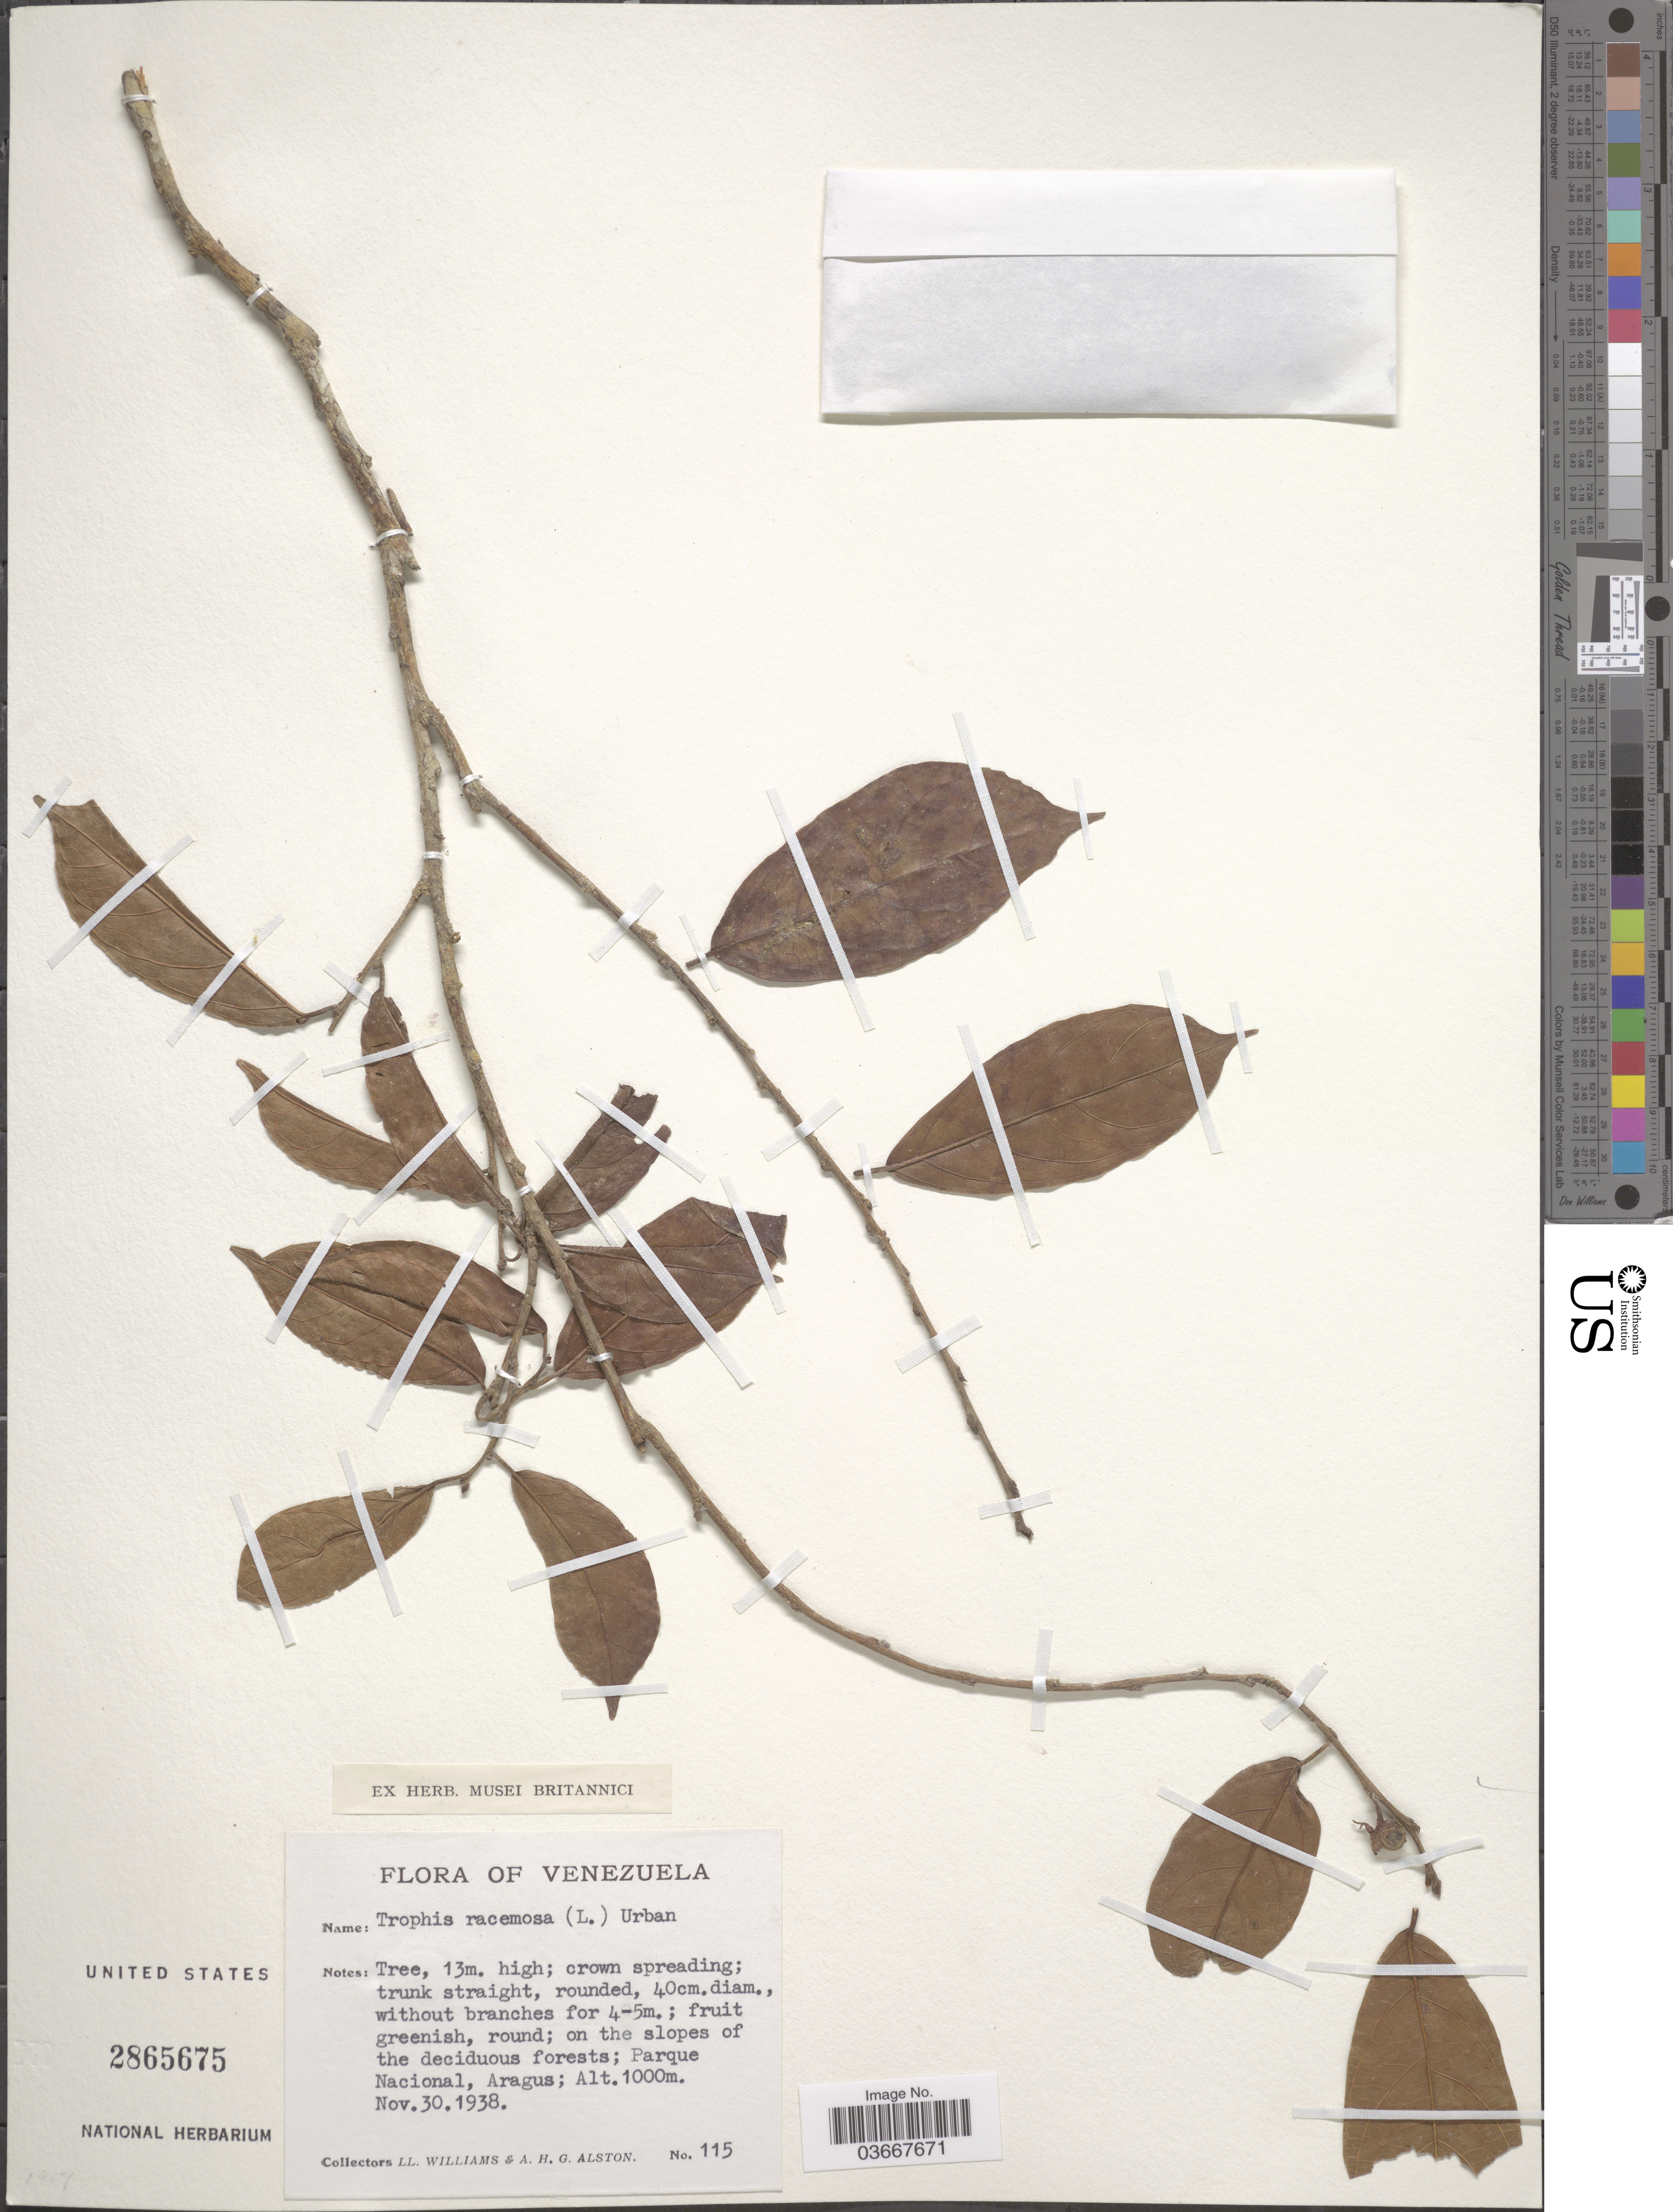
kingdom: Plantae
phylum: Tracheophyta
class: Magnoliopsida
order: Rosales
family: Moraceae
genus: Trophis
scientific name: Trophis racemosa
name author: (L.) Urb.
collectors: Ll. Williams & A. H. Alston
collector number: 115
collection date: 1938-11-30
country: Venezuela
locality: Parque Nacional, Aragus.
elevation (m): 1000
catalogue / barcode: US 2865675